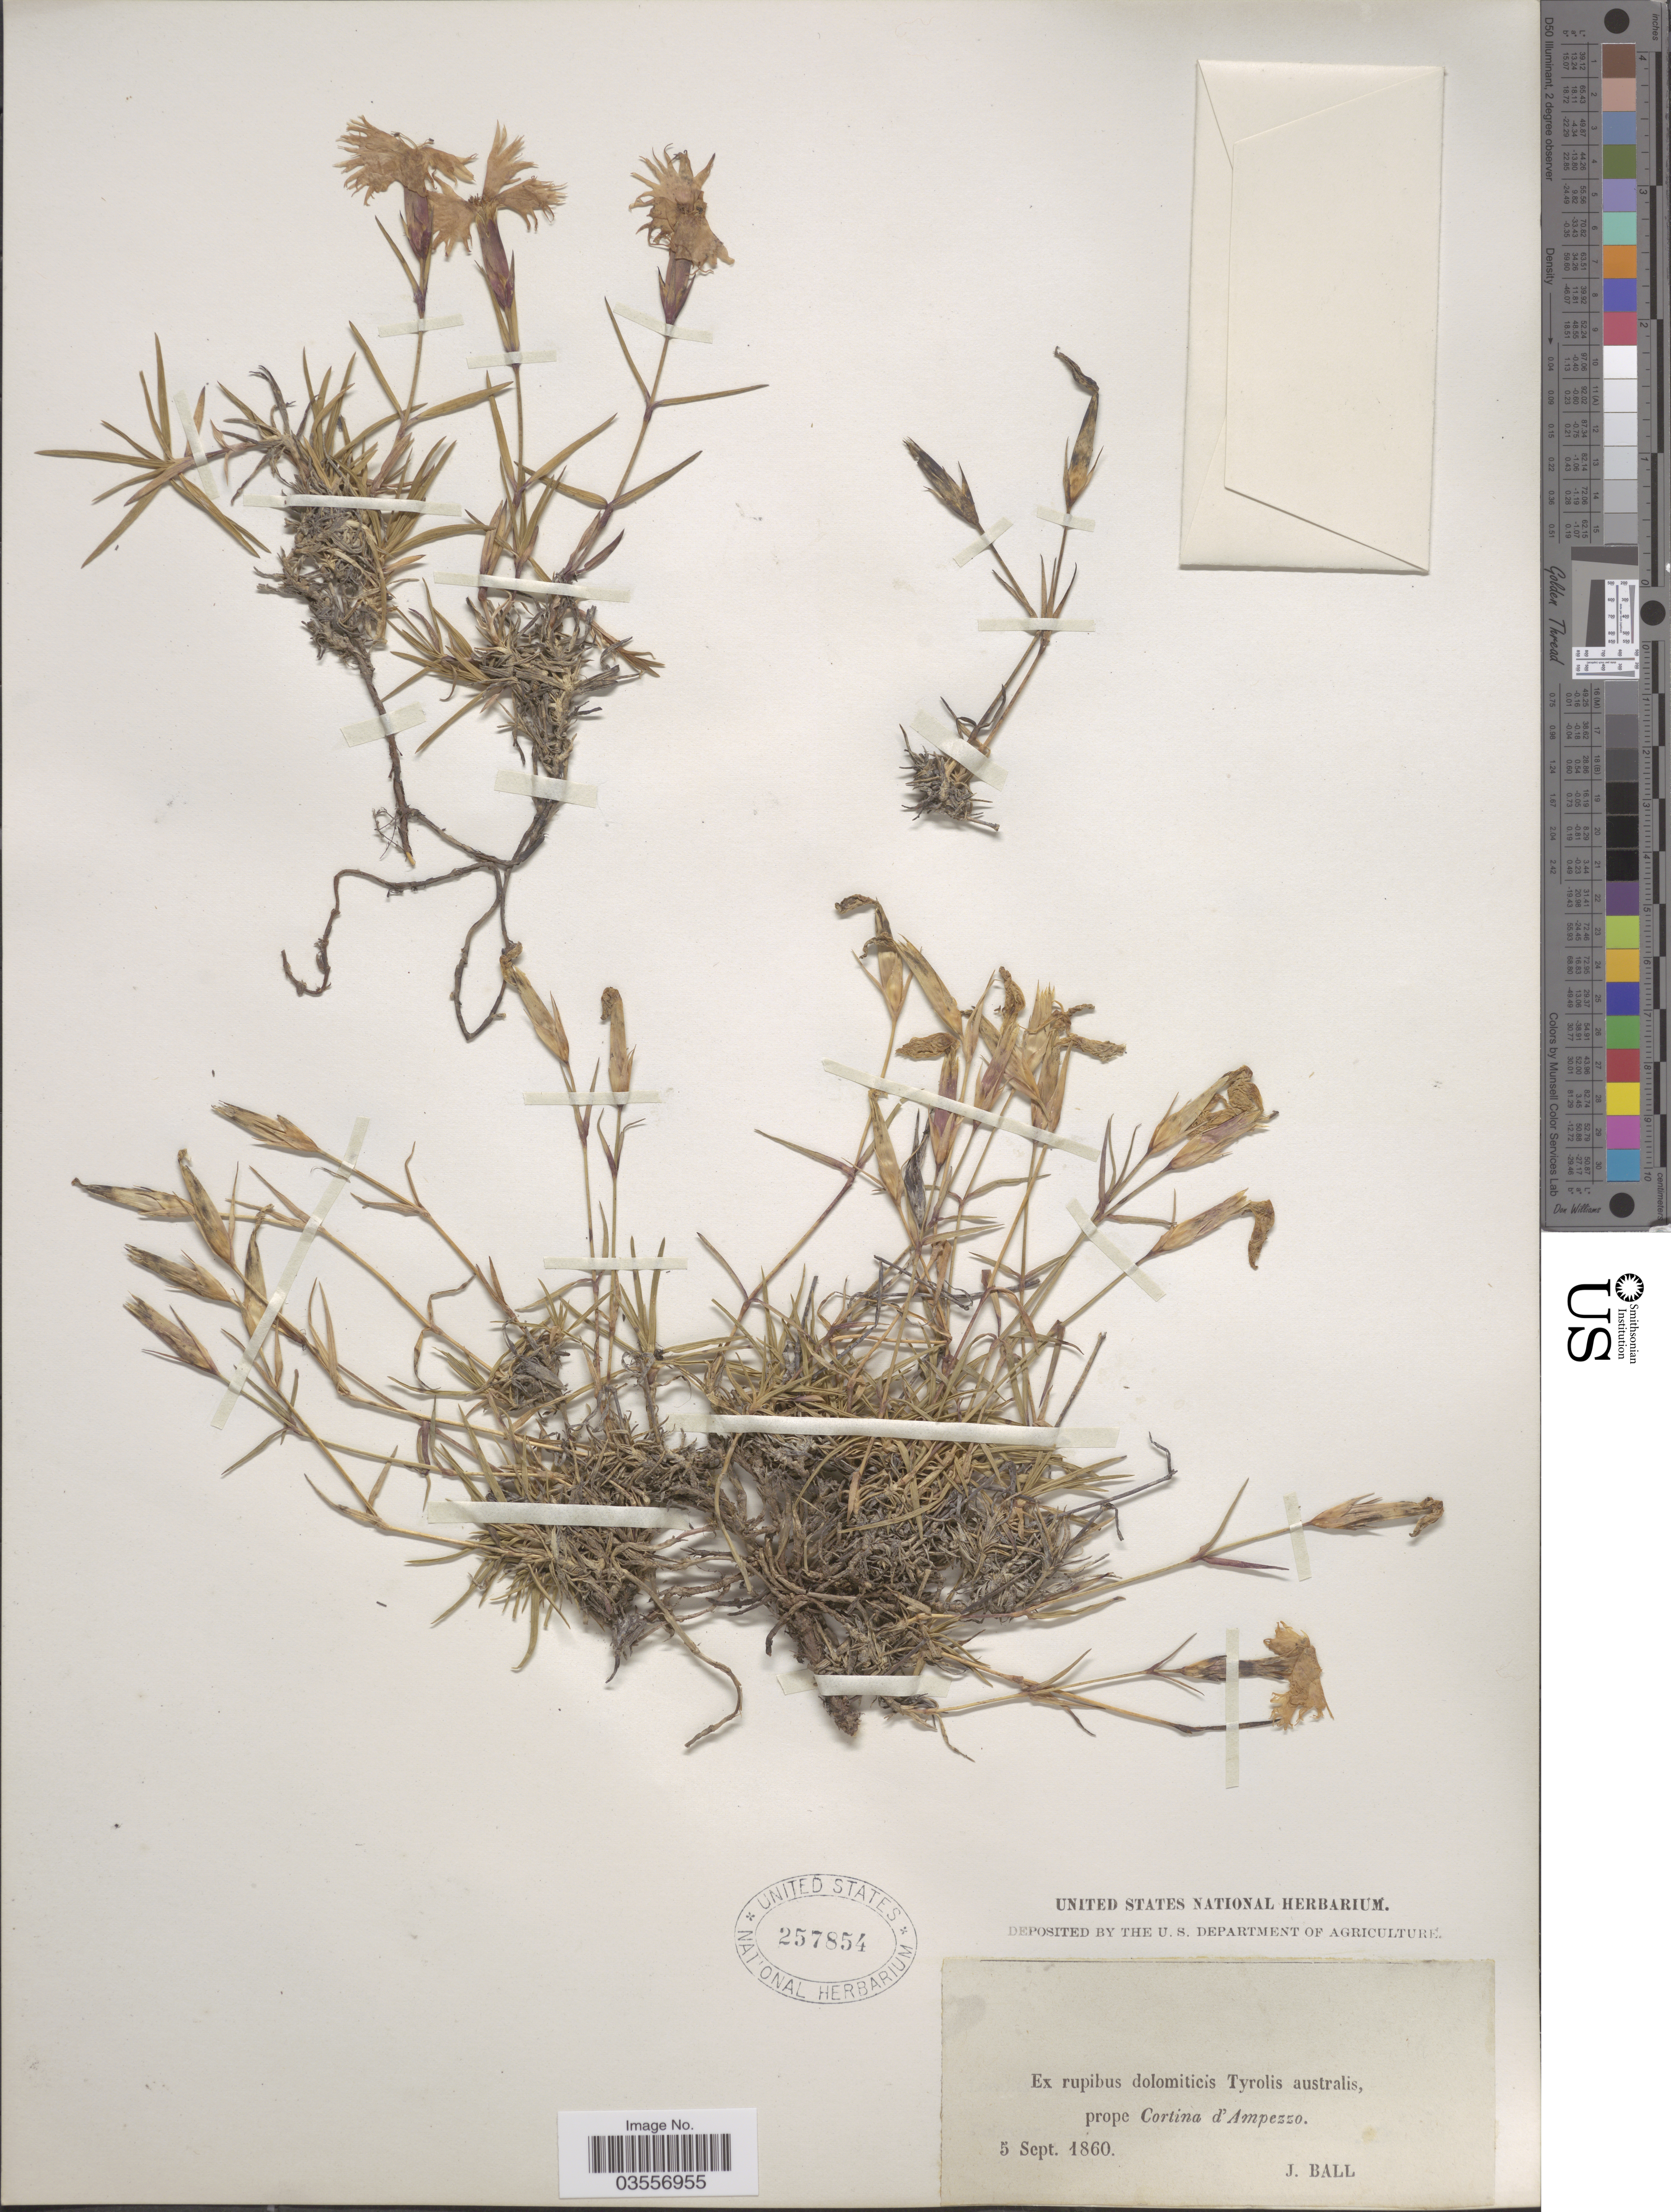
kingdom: Plantae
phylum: Tracheophyta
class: Magnoliopsida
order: Caryophyllales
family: Caryophyllaceae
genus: Dianthus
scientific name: Dianthus sp.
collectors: J. Ball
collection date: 1860-09-05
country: Italy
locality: Ex rupibus dolomiticis Tyrolis australis, prope Cortina d'Ampezzo.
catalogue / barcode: US 257854